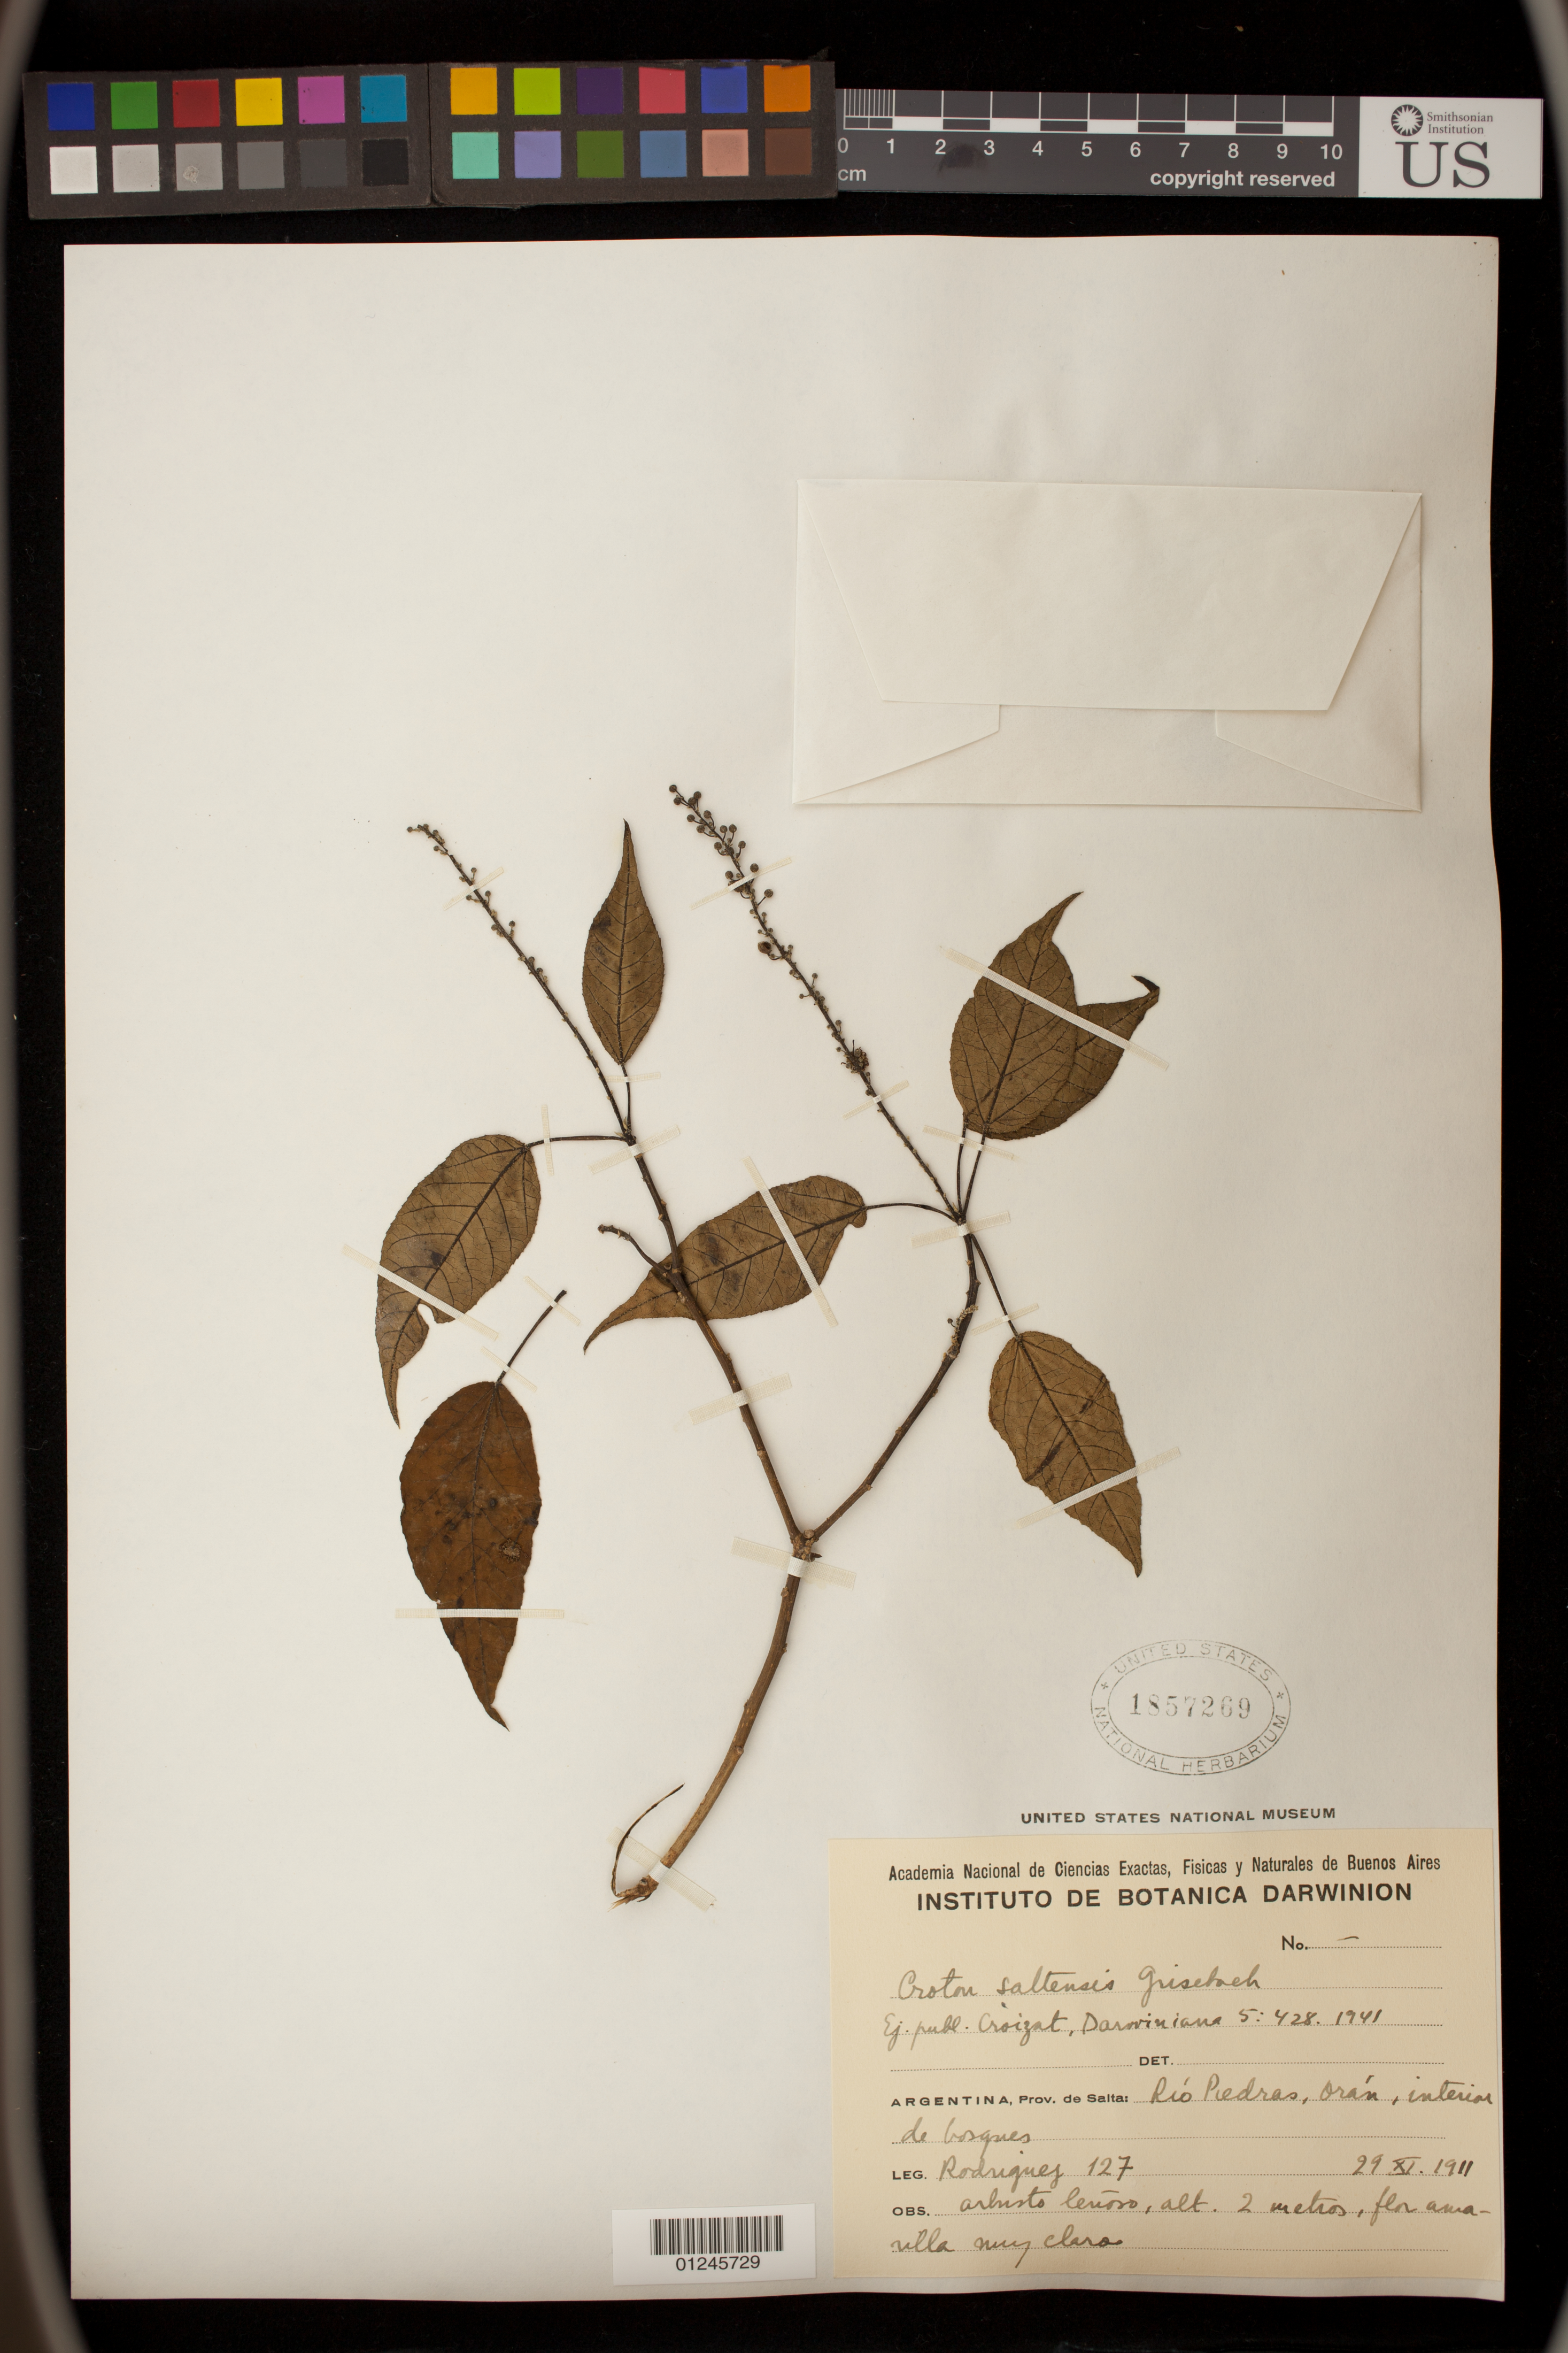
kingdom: Plantae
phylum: Tracheophyta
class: Magnoliopsida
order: Malpighiales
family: Euphorbiaceae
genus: Croton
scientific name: Croton saltensis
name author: Griseb.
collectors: Rodriguez, --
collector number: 127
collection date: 1911-11-29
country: Argentina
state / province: Salta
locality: Rio Piedras, Ora'n, interior de bosques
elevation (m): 2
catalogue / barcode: US 1857269